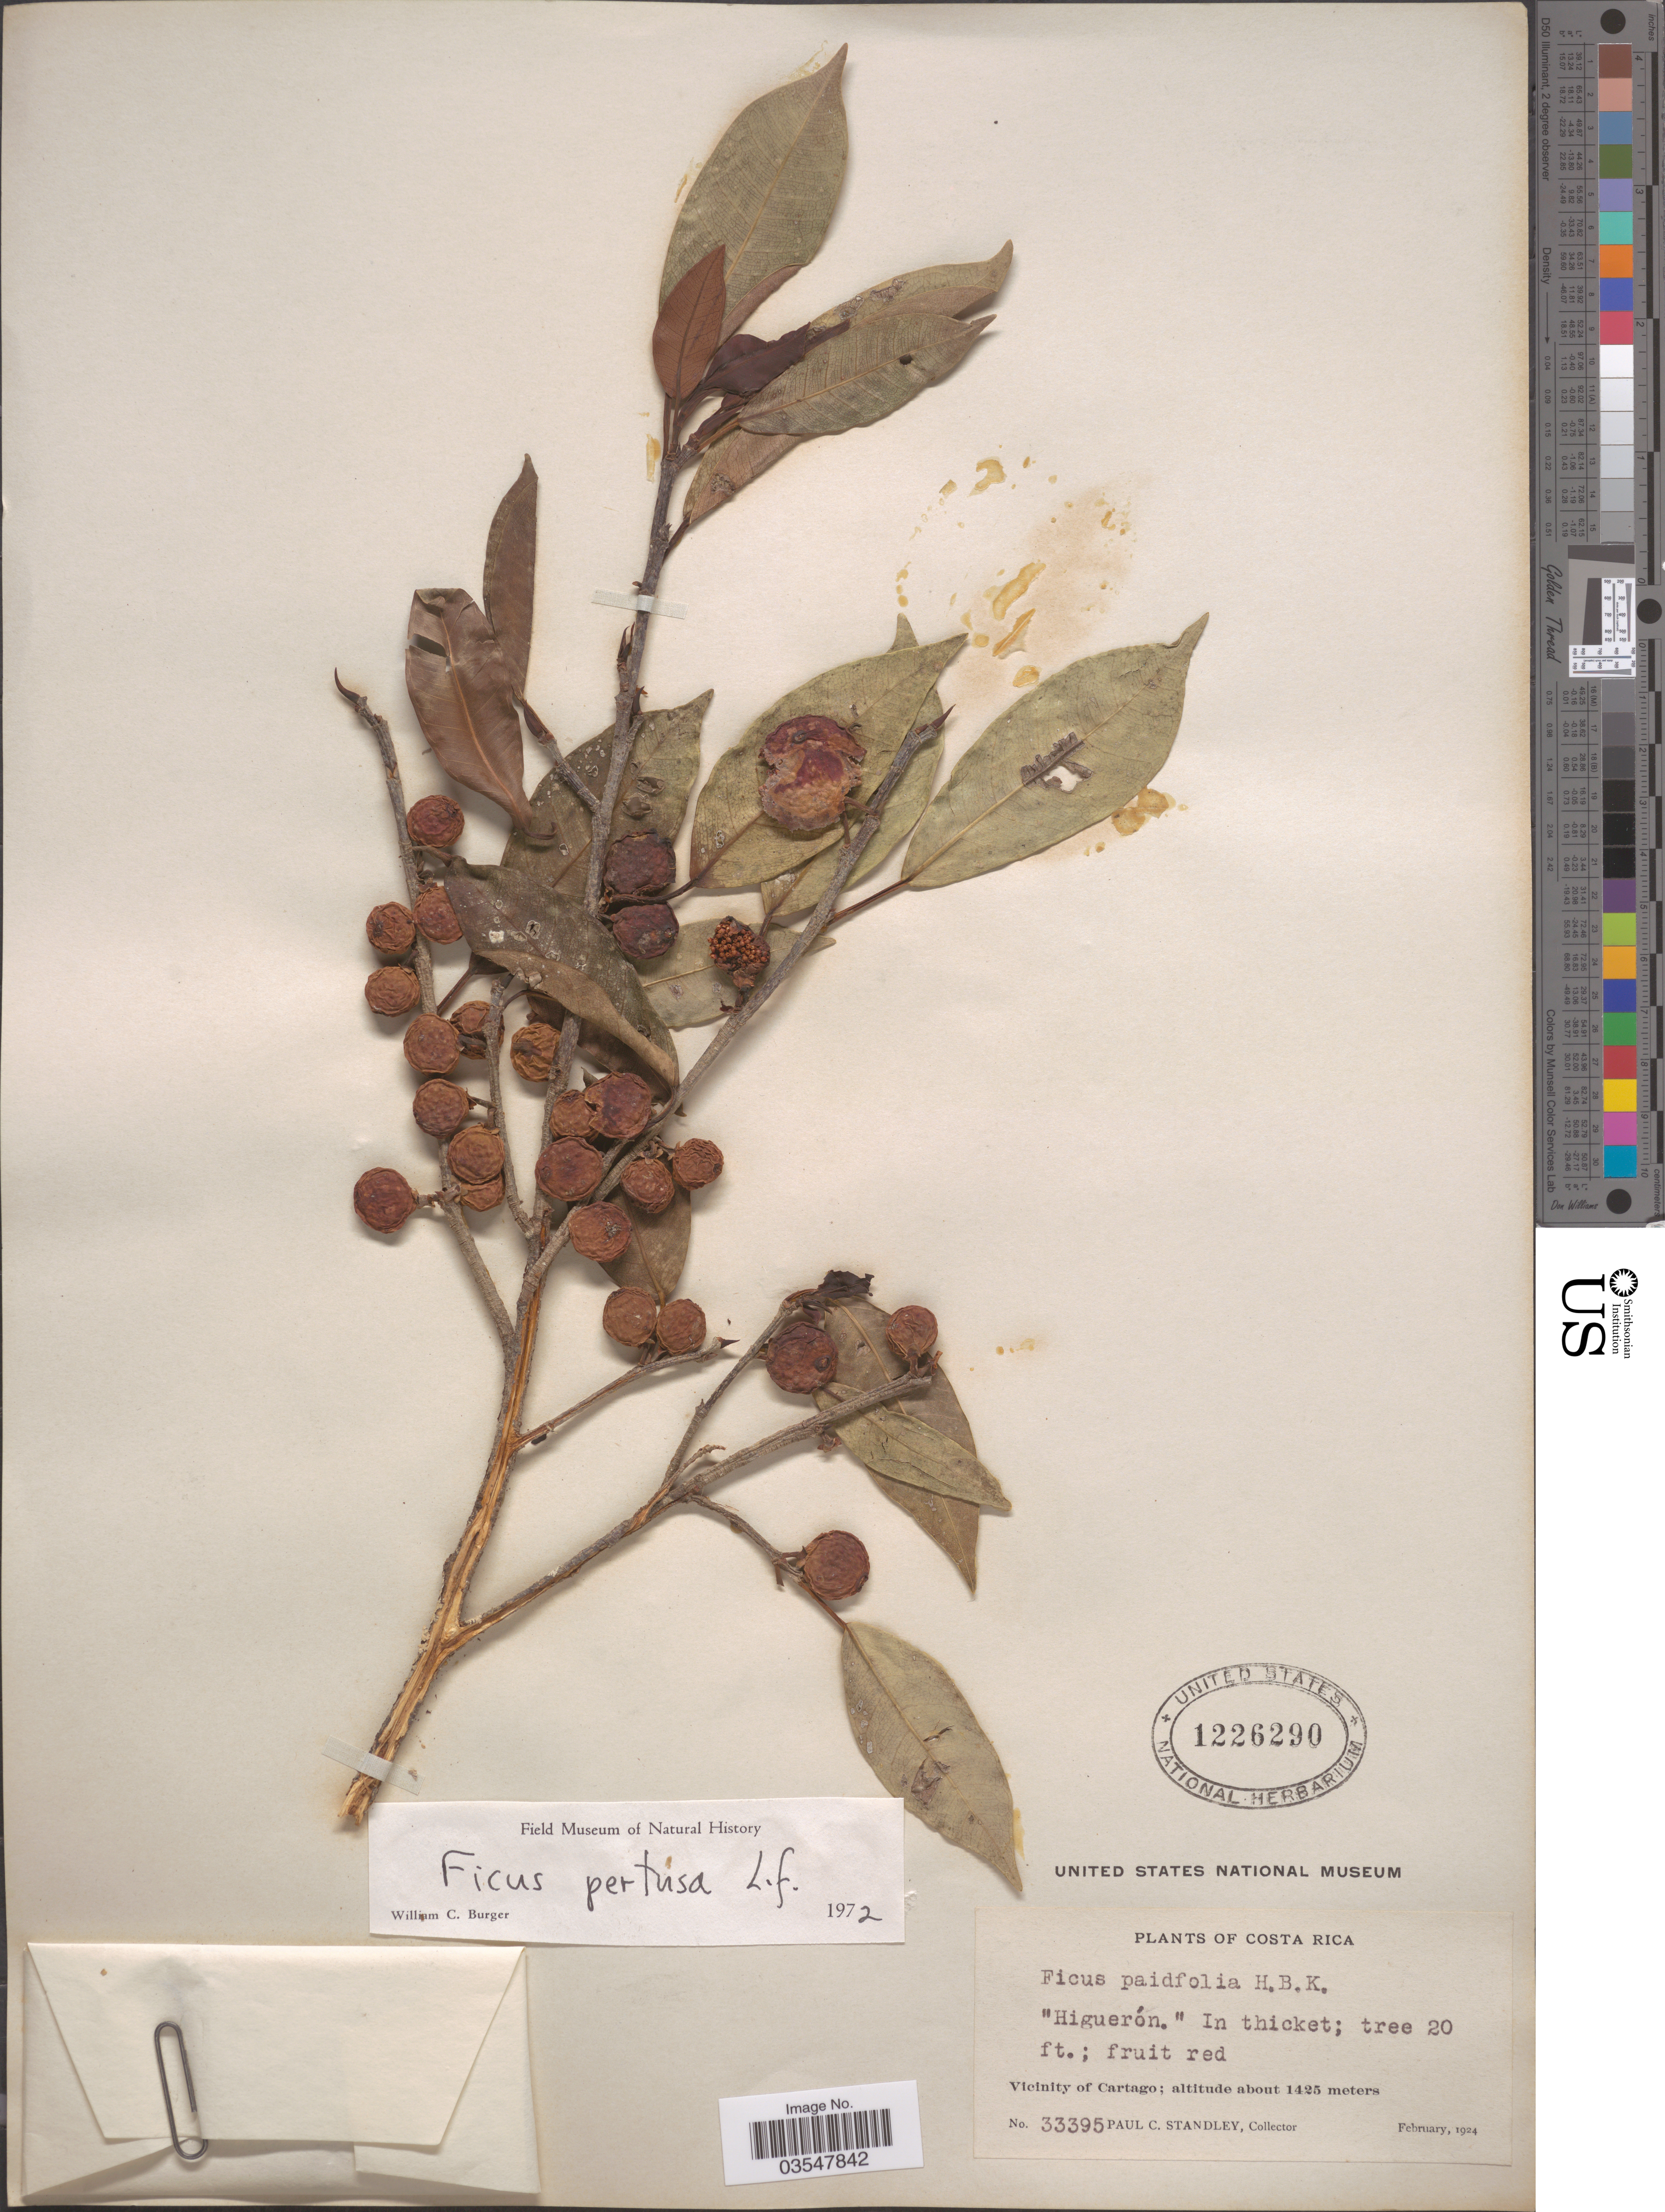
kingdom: Plantae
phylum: Tracheophyta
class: Magnoliopsida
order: Rosales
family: Moraceae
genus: Ficus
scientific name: Ficus pertusa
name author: L. f.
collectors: P. C. Standley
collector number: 33395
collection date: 1924-02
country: Costa Rica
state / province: Cartago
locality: Vicinity of Cartago.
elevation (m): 1425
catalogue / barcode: US 1226290